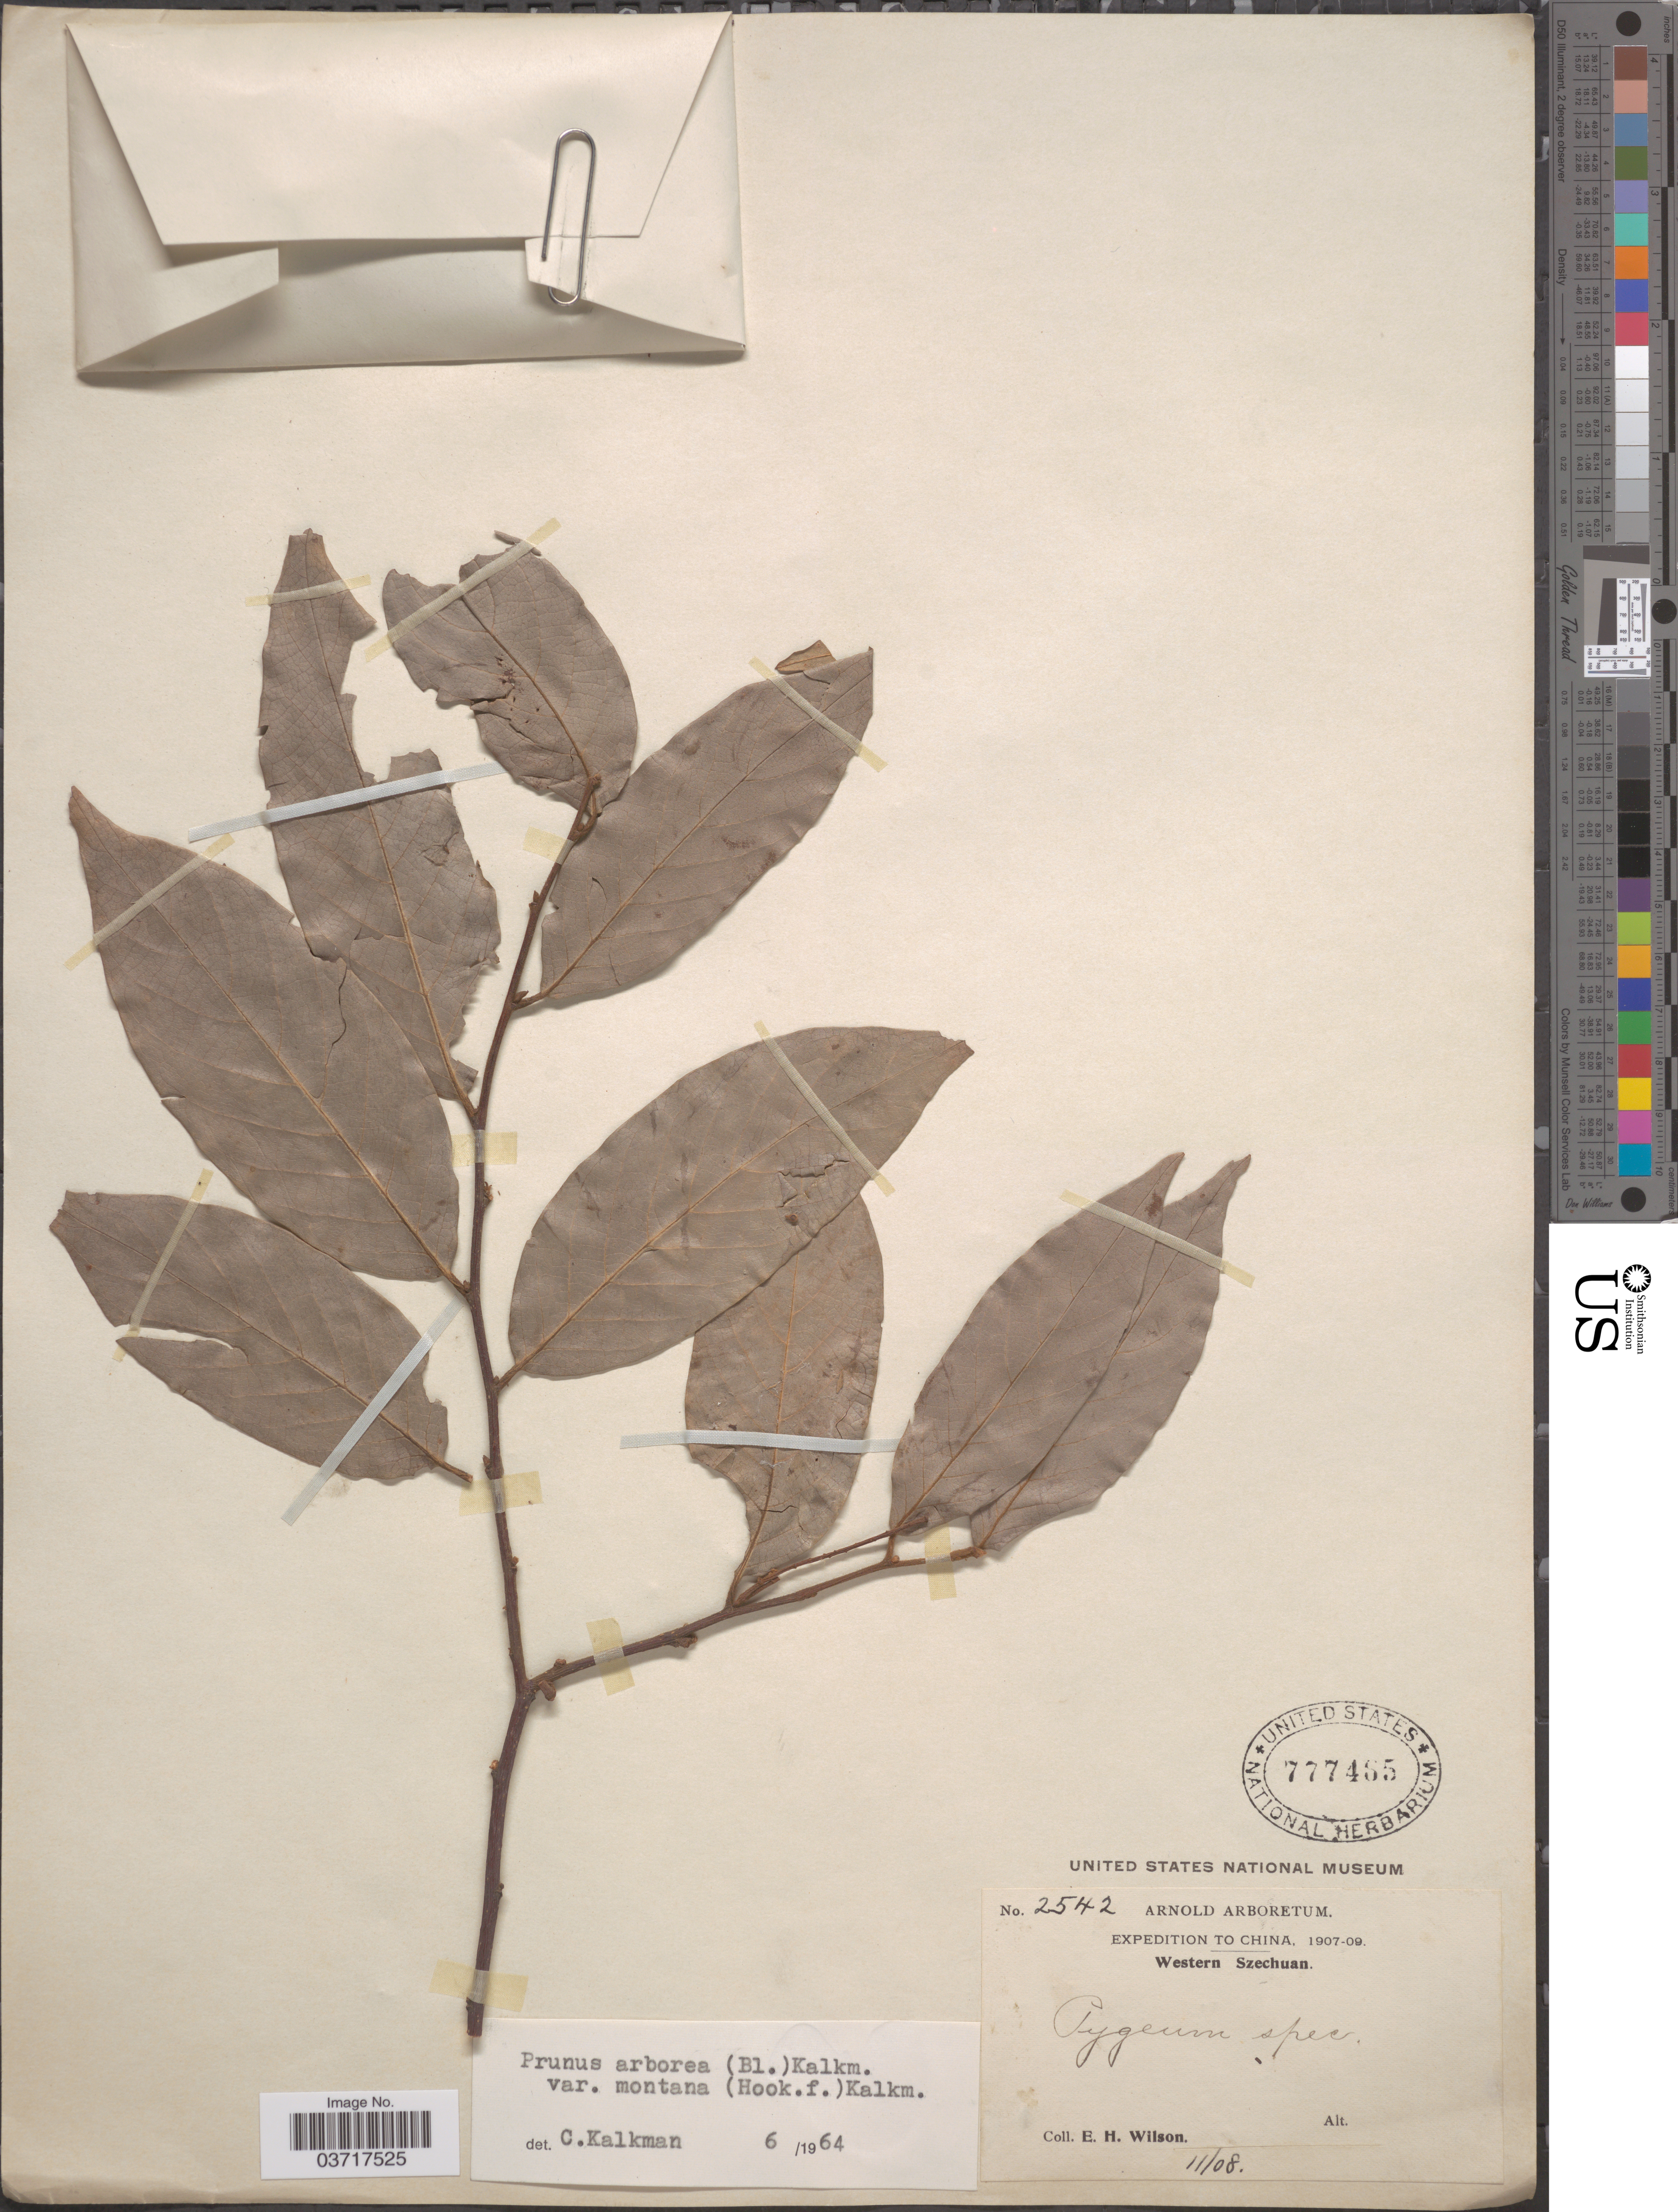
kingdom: Plantae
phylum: Tracheophyta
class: Magnoliopsida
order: Rosales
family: Rosaceae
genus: Prunus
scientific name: Prunus arborea var. montana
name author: (Hook. f.) Kalkman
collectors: E. Wilson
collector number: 2542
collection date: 1908-11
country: China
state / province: Sichuan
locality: Western Szechuan.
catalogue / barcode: US 777465